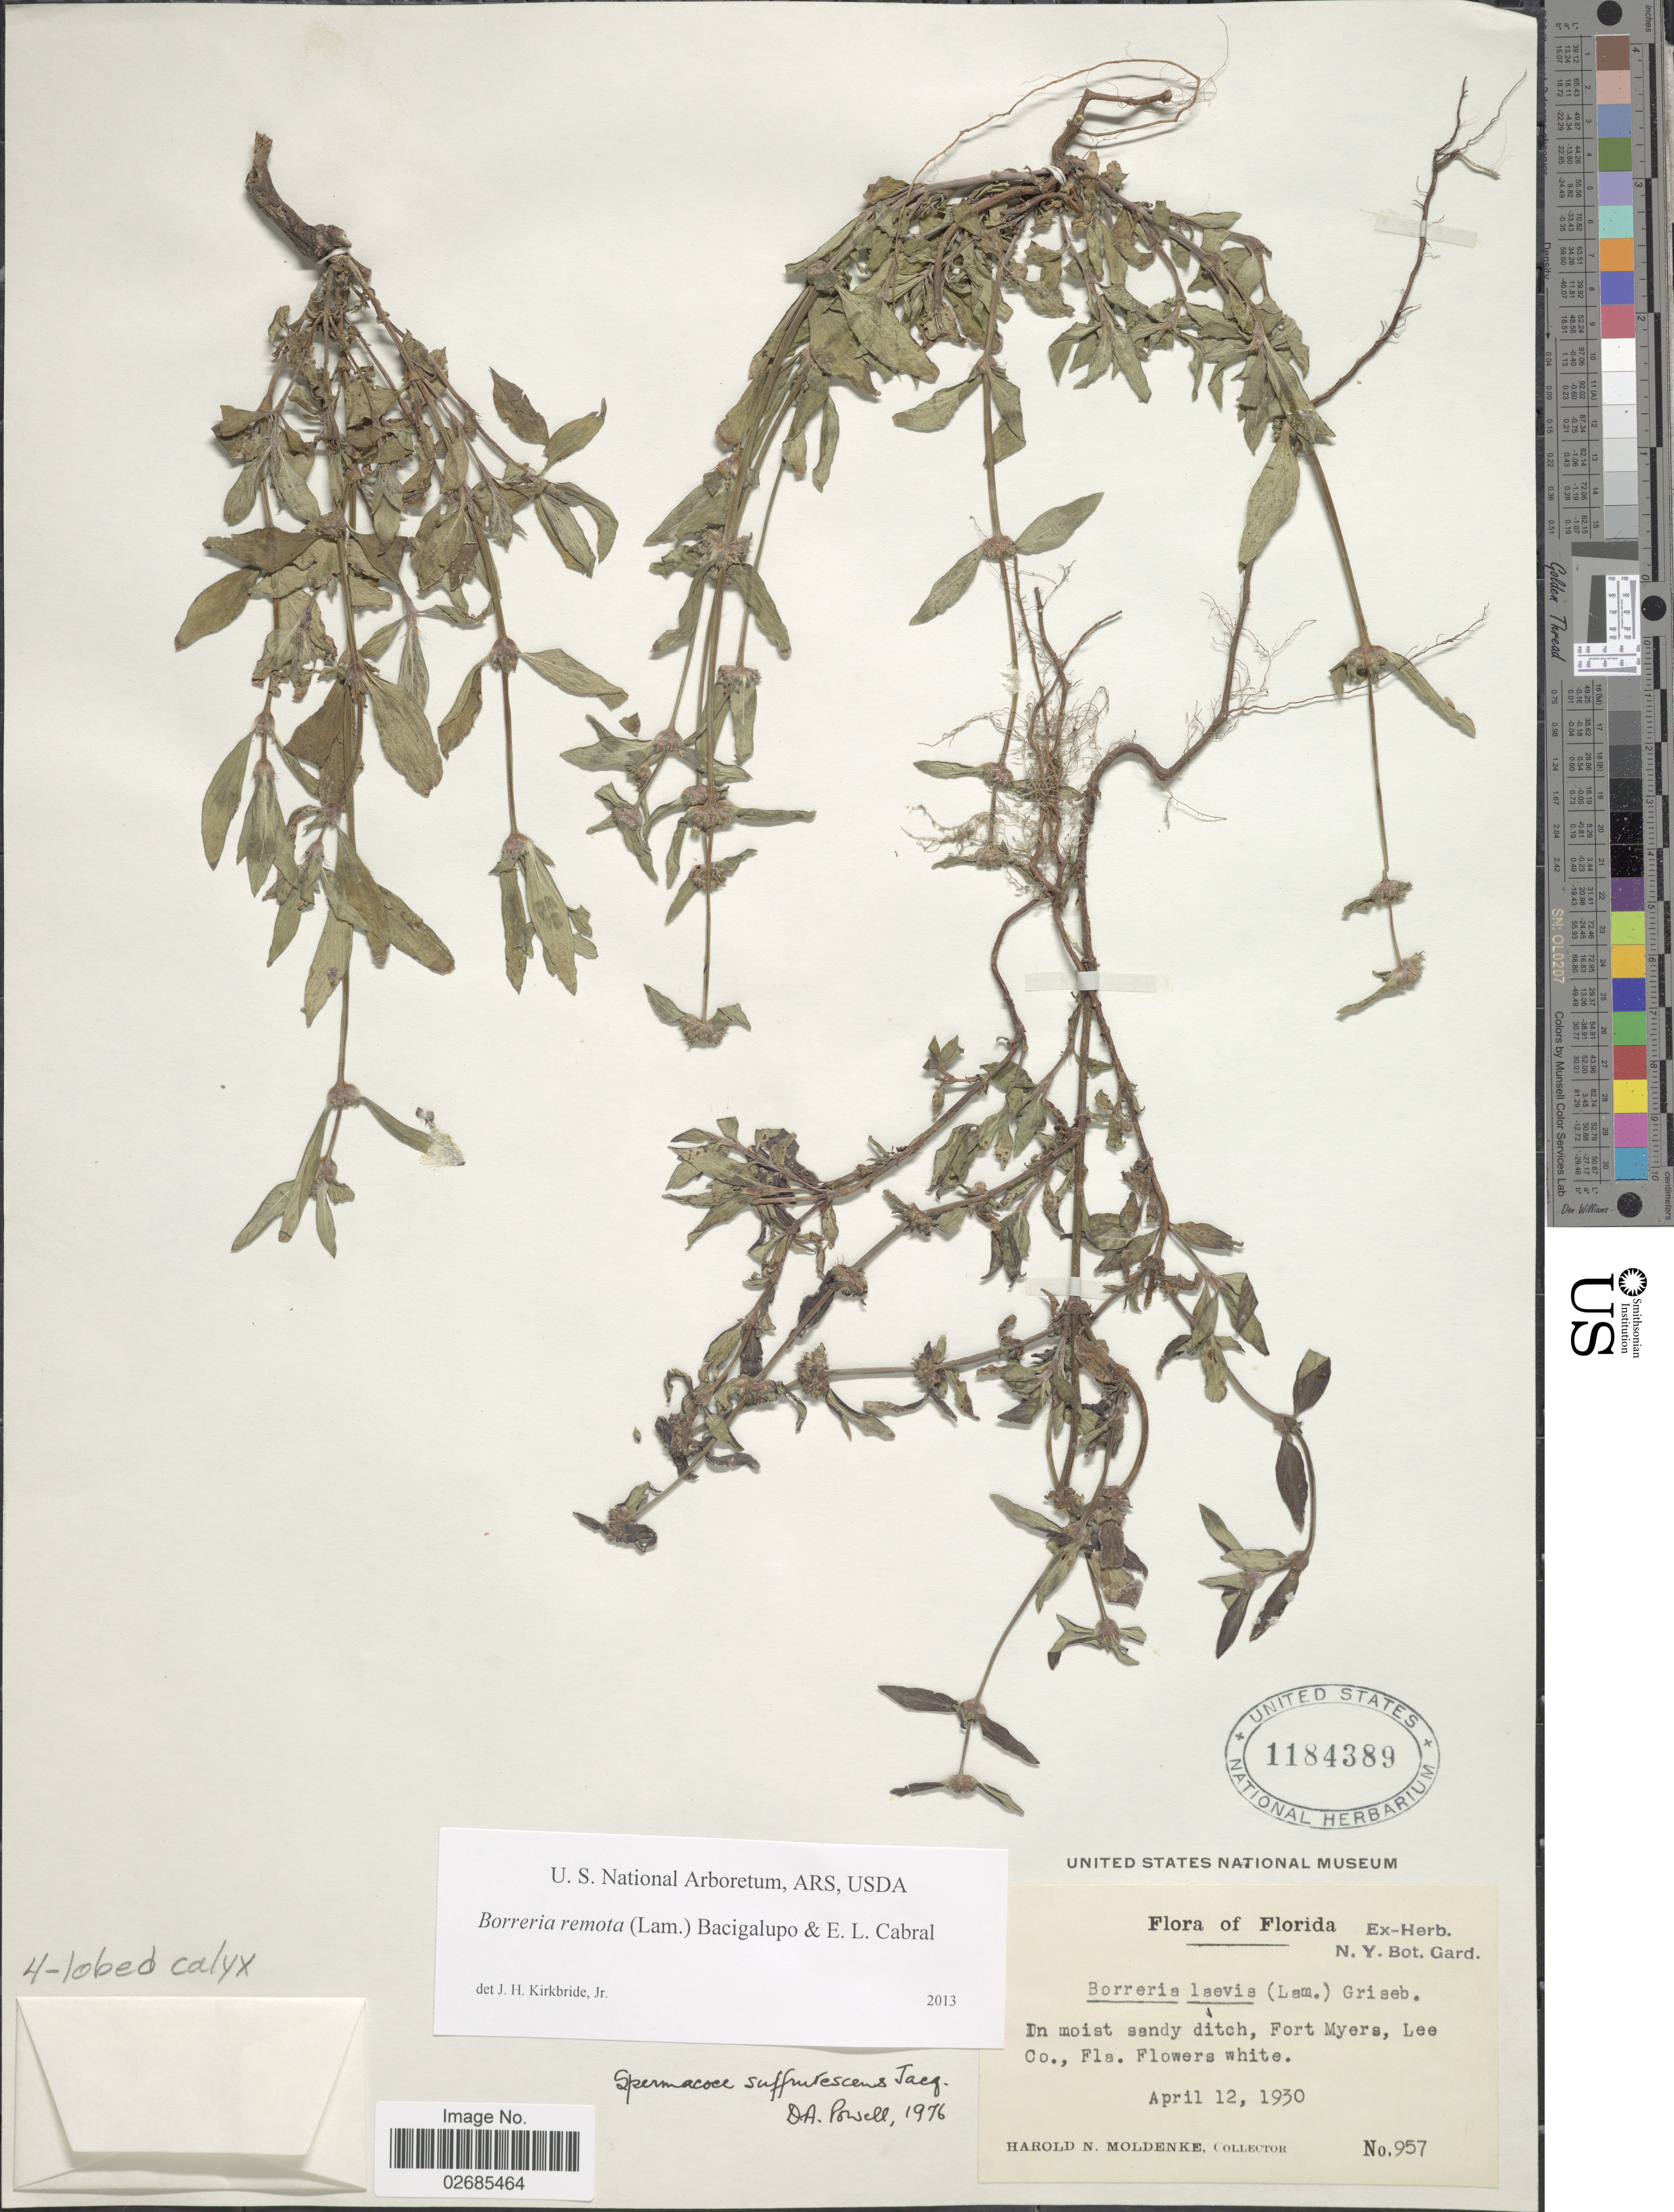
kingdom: Plantae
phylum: Tracheophyta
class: Magnoliopsida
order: Gentianales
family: Rubiaceae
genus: Borreria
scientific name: Borreria remota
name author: (Lam.) Bacigalupo & E.L. Cabral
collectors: H. N. Moldenke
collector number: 957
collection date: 1930-04-12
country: United States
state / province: Florida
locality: In moist sandy ditch, Fort Myers, Lee Co., Fla.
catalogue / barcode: US 1184389